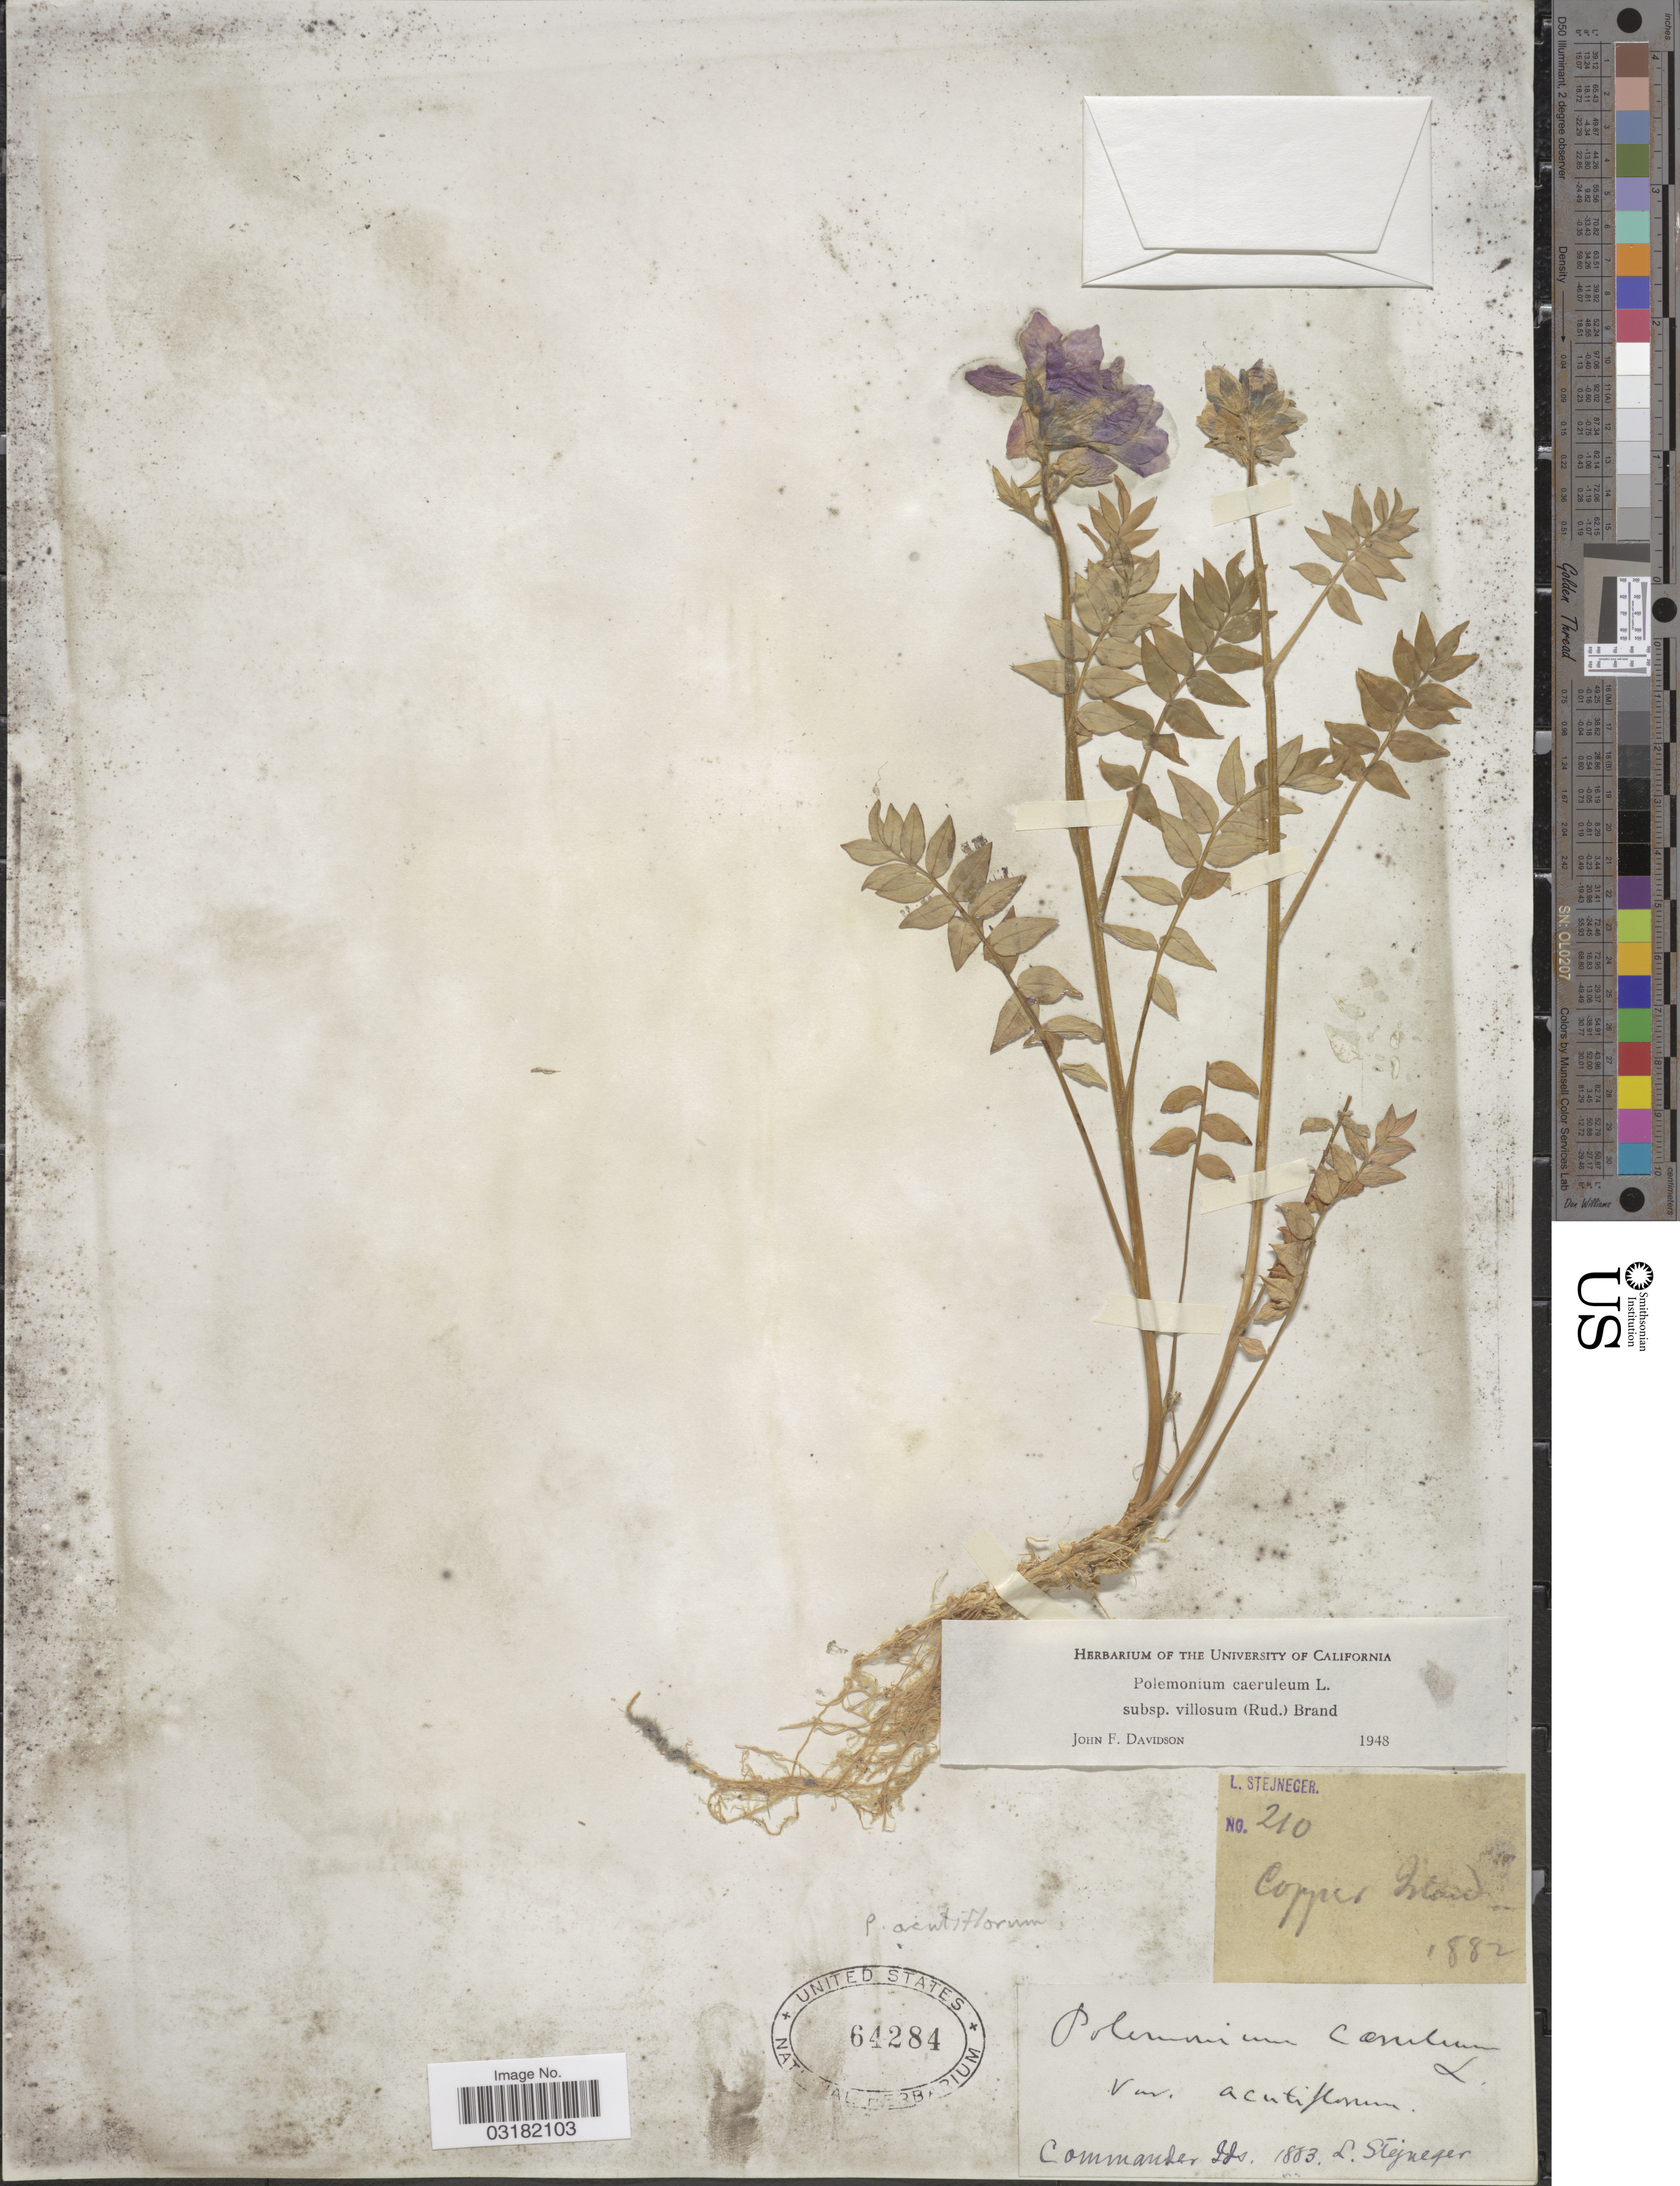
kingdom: Plantae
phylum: Tracheophyta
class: Magnoliopsida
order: Ericales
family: Polemoniaceae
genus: Polemonium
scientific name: Polemonium caeruleum subsp. villosum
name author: (Rudolph ex Georgi) Brand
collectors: L. Steijneger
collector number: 210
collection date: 1882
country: Russian Federation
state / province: Kamchatka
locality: Copper Island, Commander Ids.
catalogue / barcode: US 64284